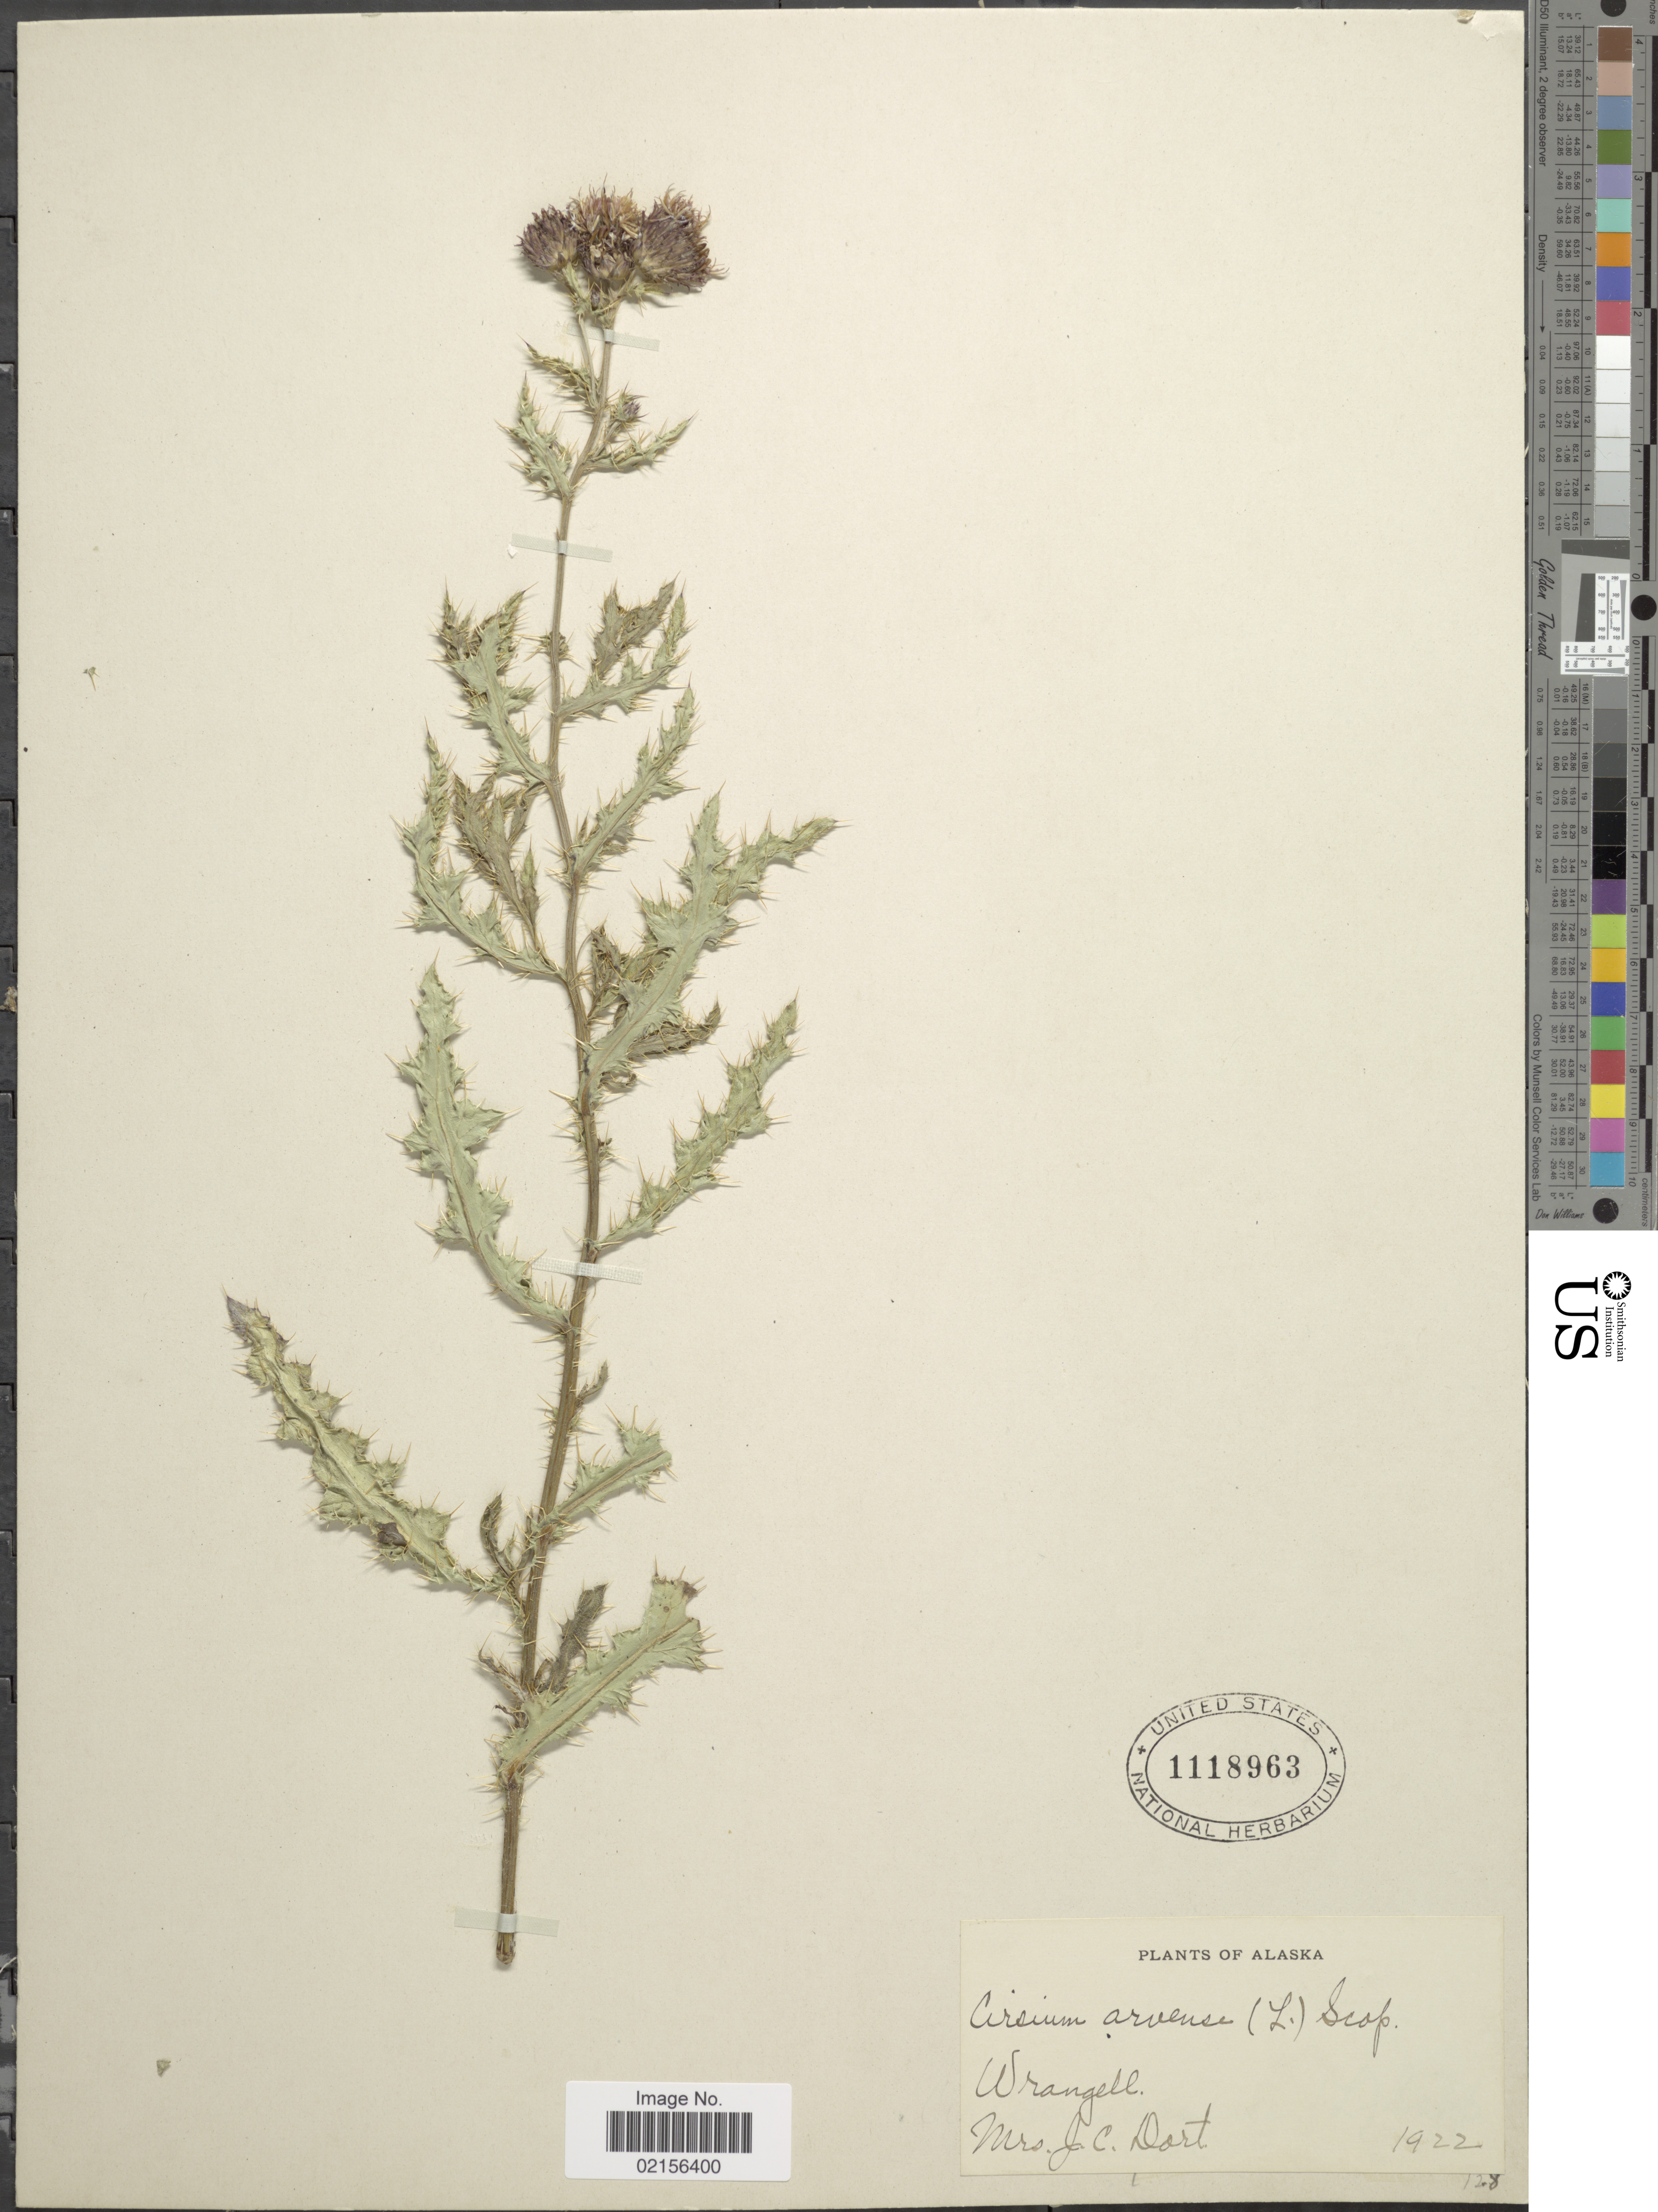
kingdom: Plantae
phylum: Tracheophyta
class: Magnoliopsida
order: Asterales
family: Asteraceae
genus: Cirsium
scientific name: Cirsium arvense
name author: (L.) Scop.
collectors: J. Dort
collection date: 1922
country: United States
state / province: Alaska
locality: Wrangell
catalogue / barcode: US 1118963